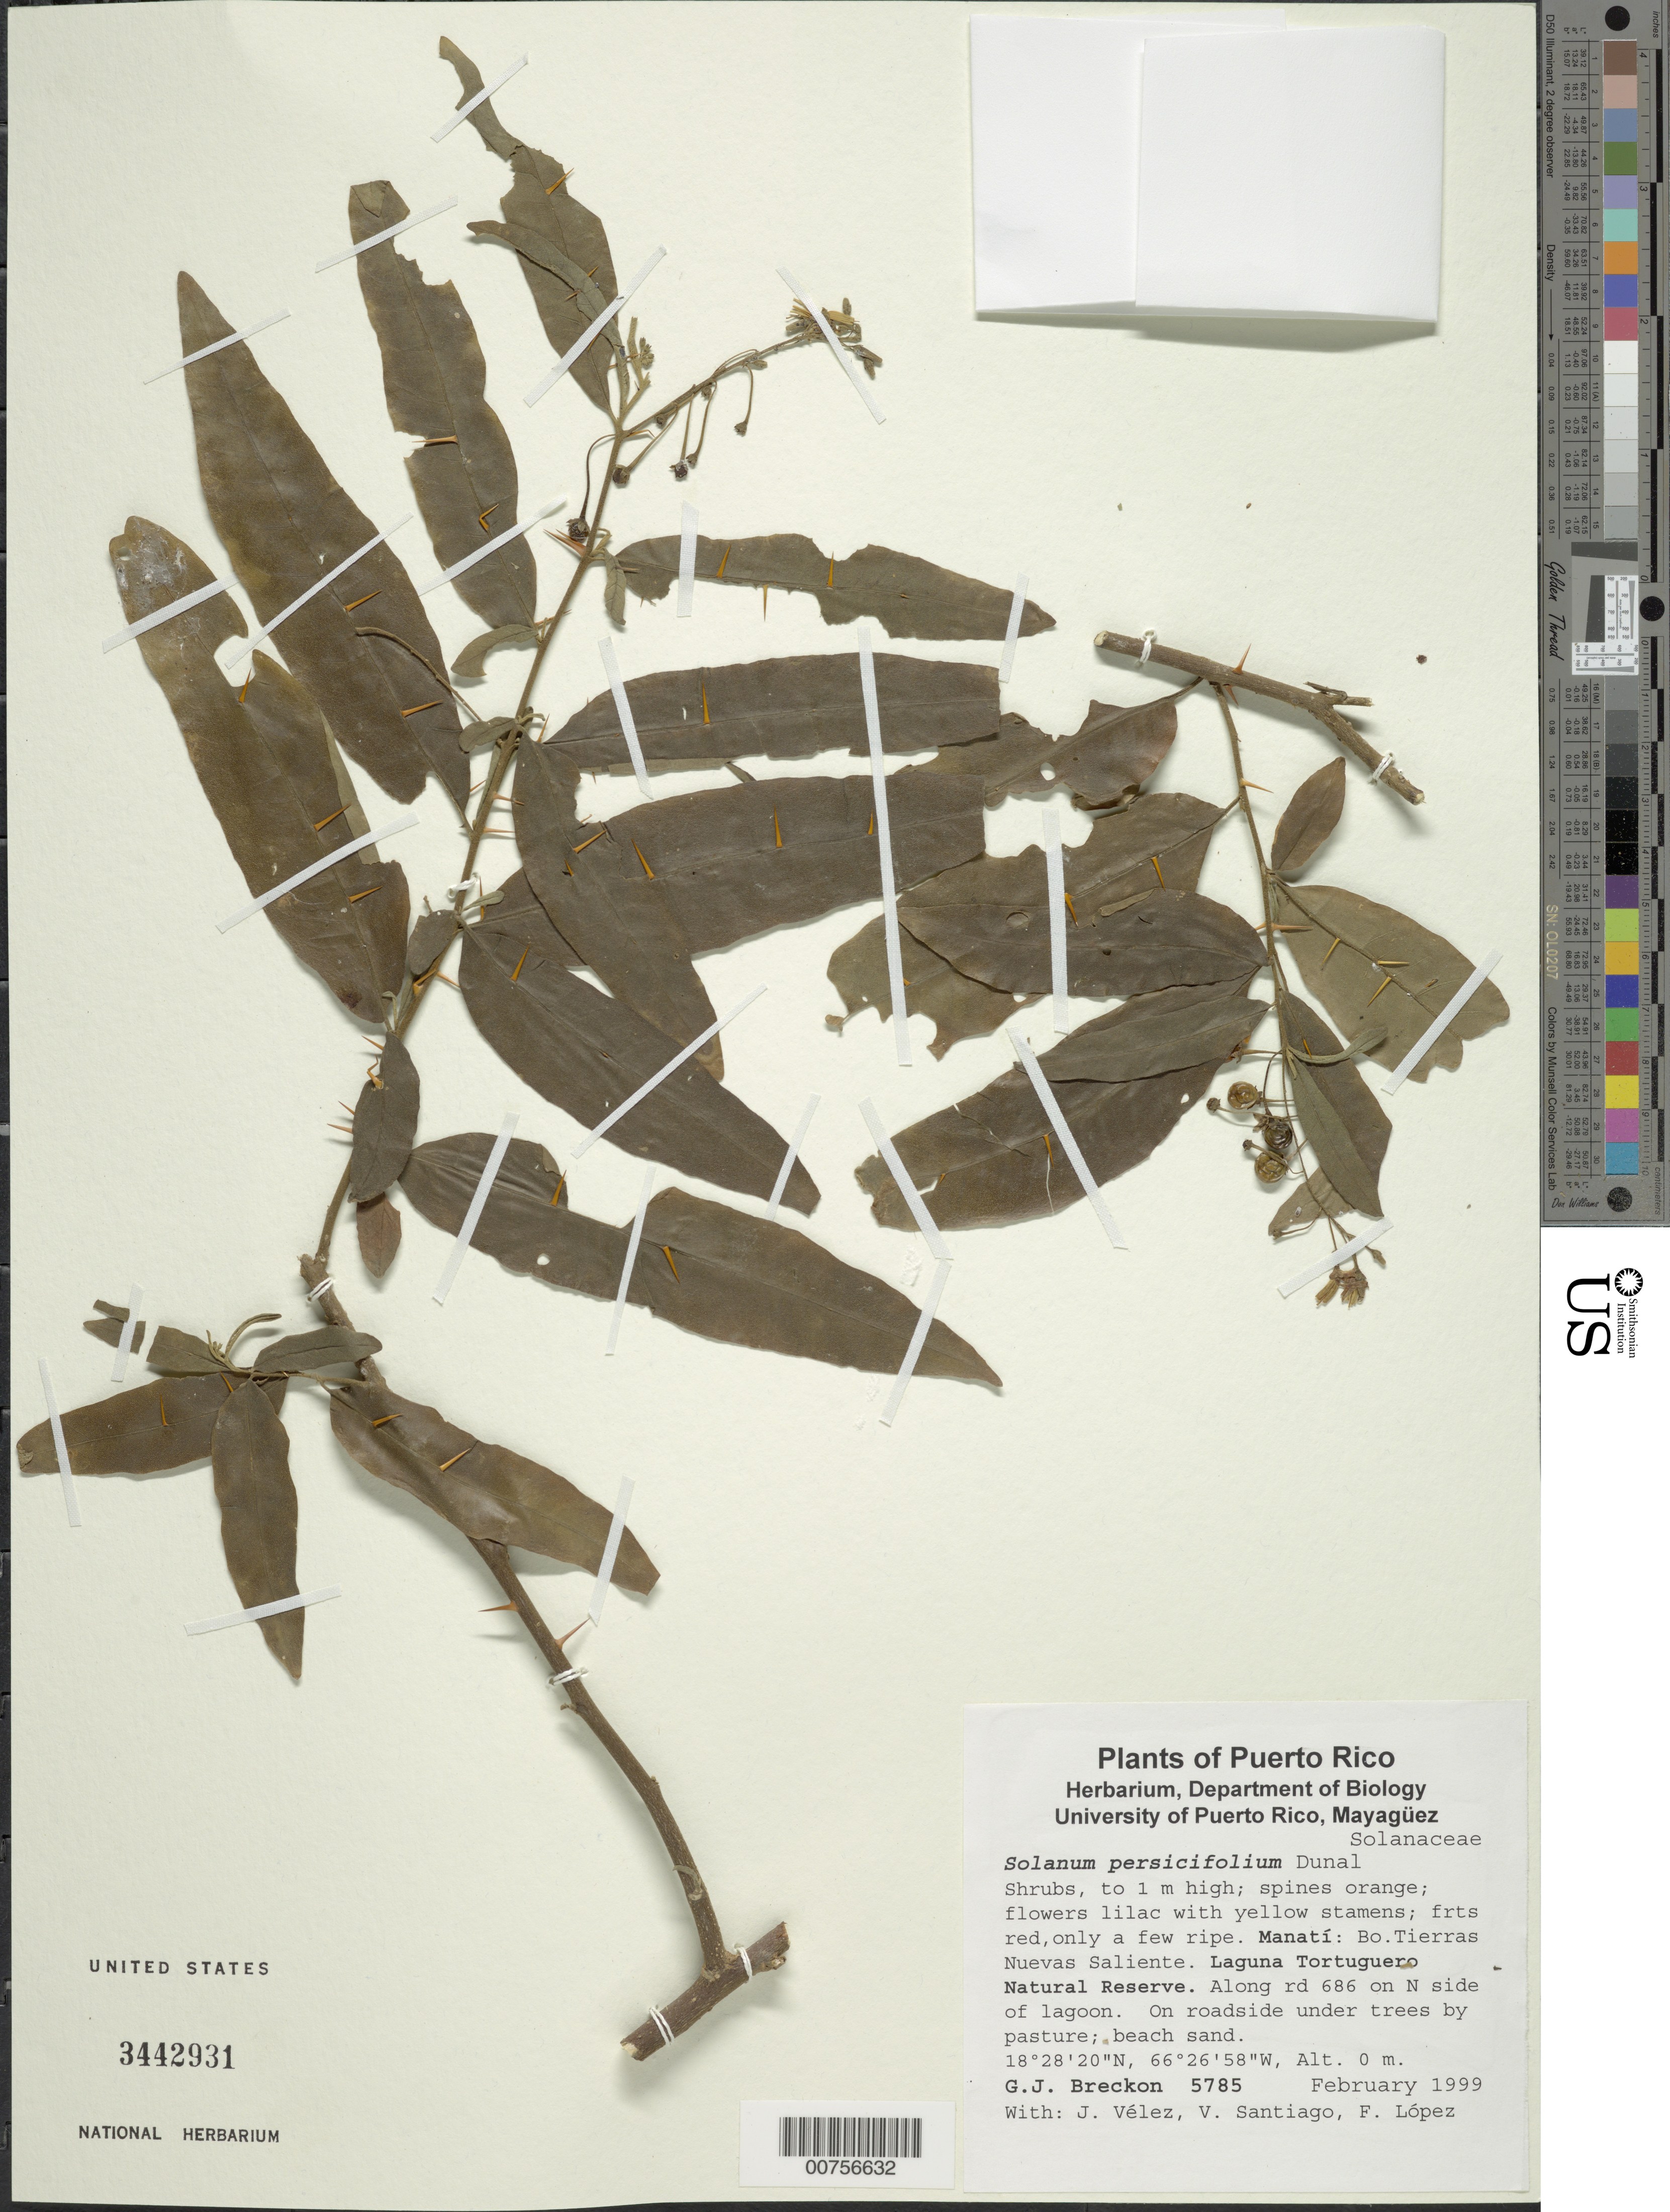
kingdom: Plantae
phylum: Tracheophyta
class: Magnoliopsida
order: Solanales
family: Solanaceae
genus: Solanum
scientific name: Solanum bahamense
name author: L.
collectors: G. J. Breckon, J. Vélez, V. Santiago & F. López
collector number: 5785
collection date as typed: Feb 1999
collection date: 1999-02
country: Puerto Rico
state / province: Manatí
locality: Manatí: Bo. Tierras Nuevas Saliente. Laguna Tortuguero Natural Reserve. Along road 686 on N side of lagoon.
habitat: On roadside under trees by pasture; beach sand.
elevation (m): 0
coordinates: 18.47222222, -66.44944444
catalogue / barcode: US 3442931